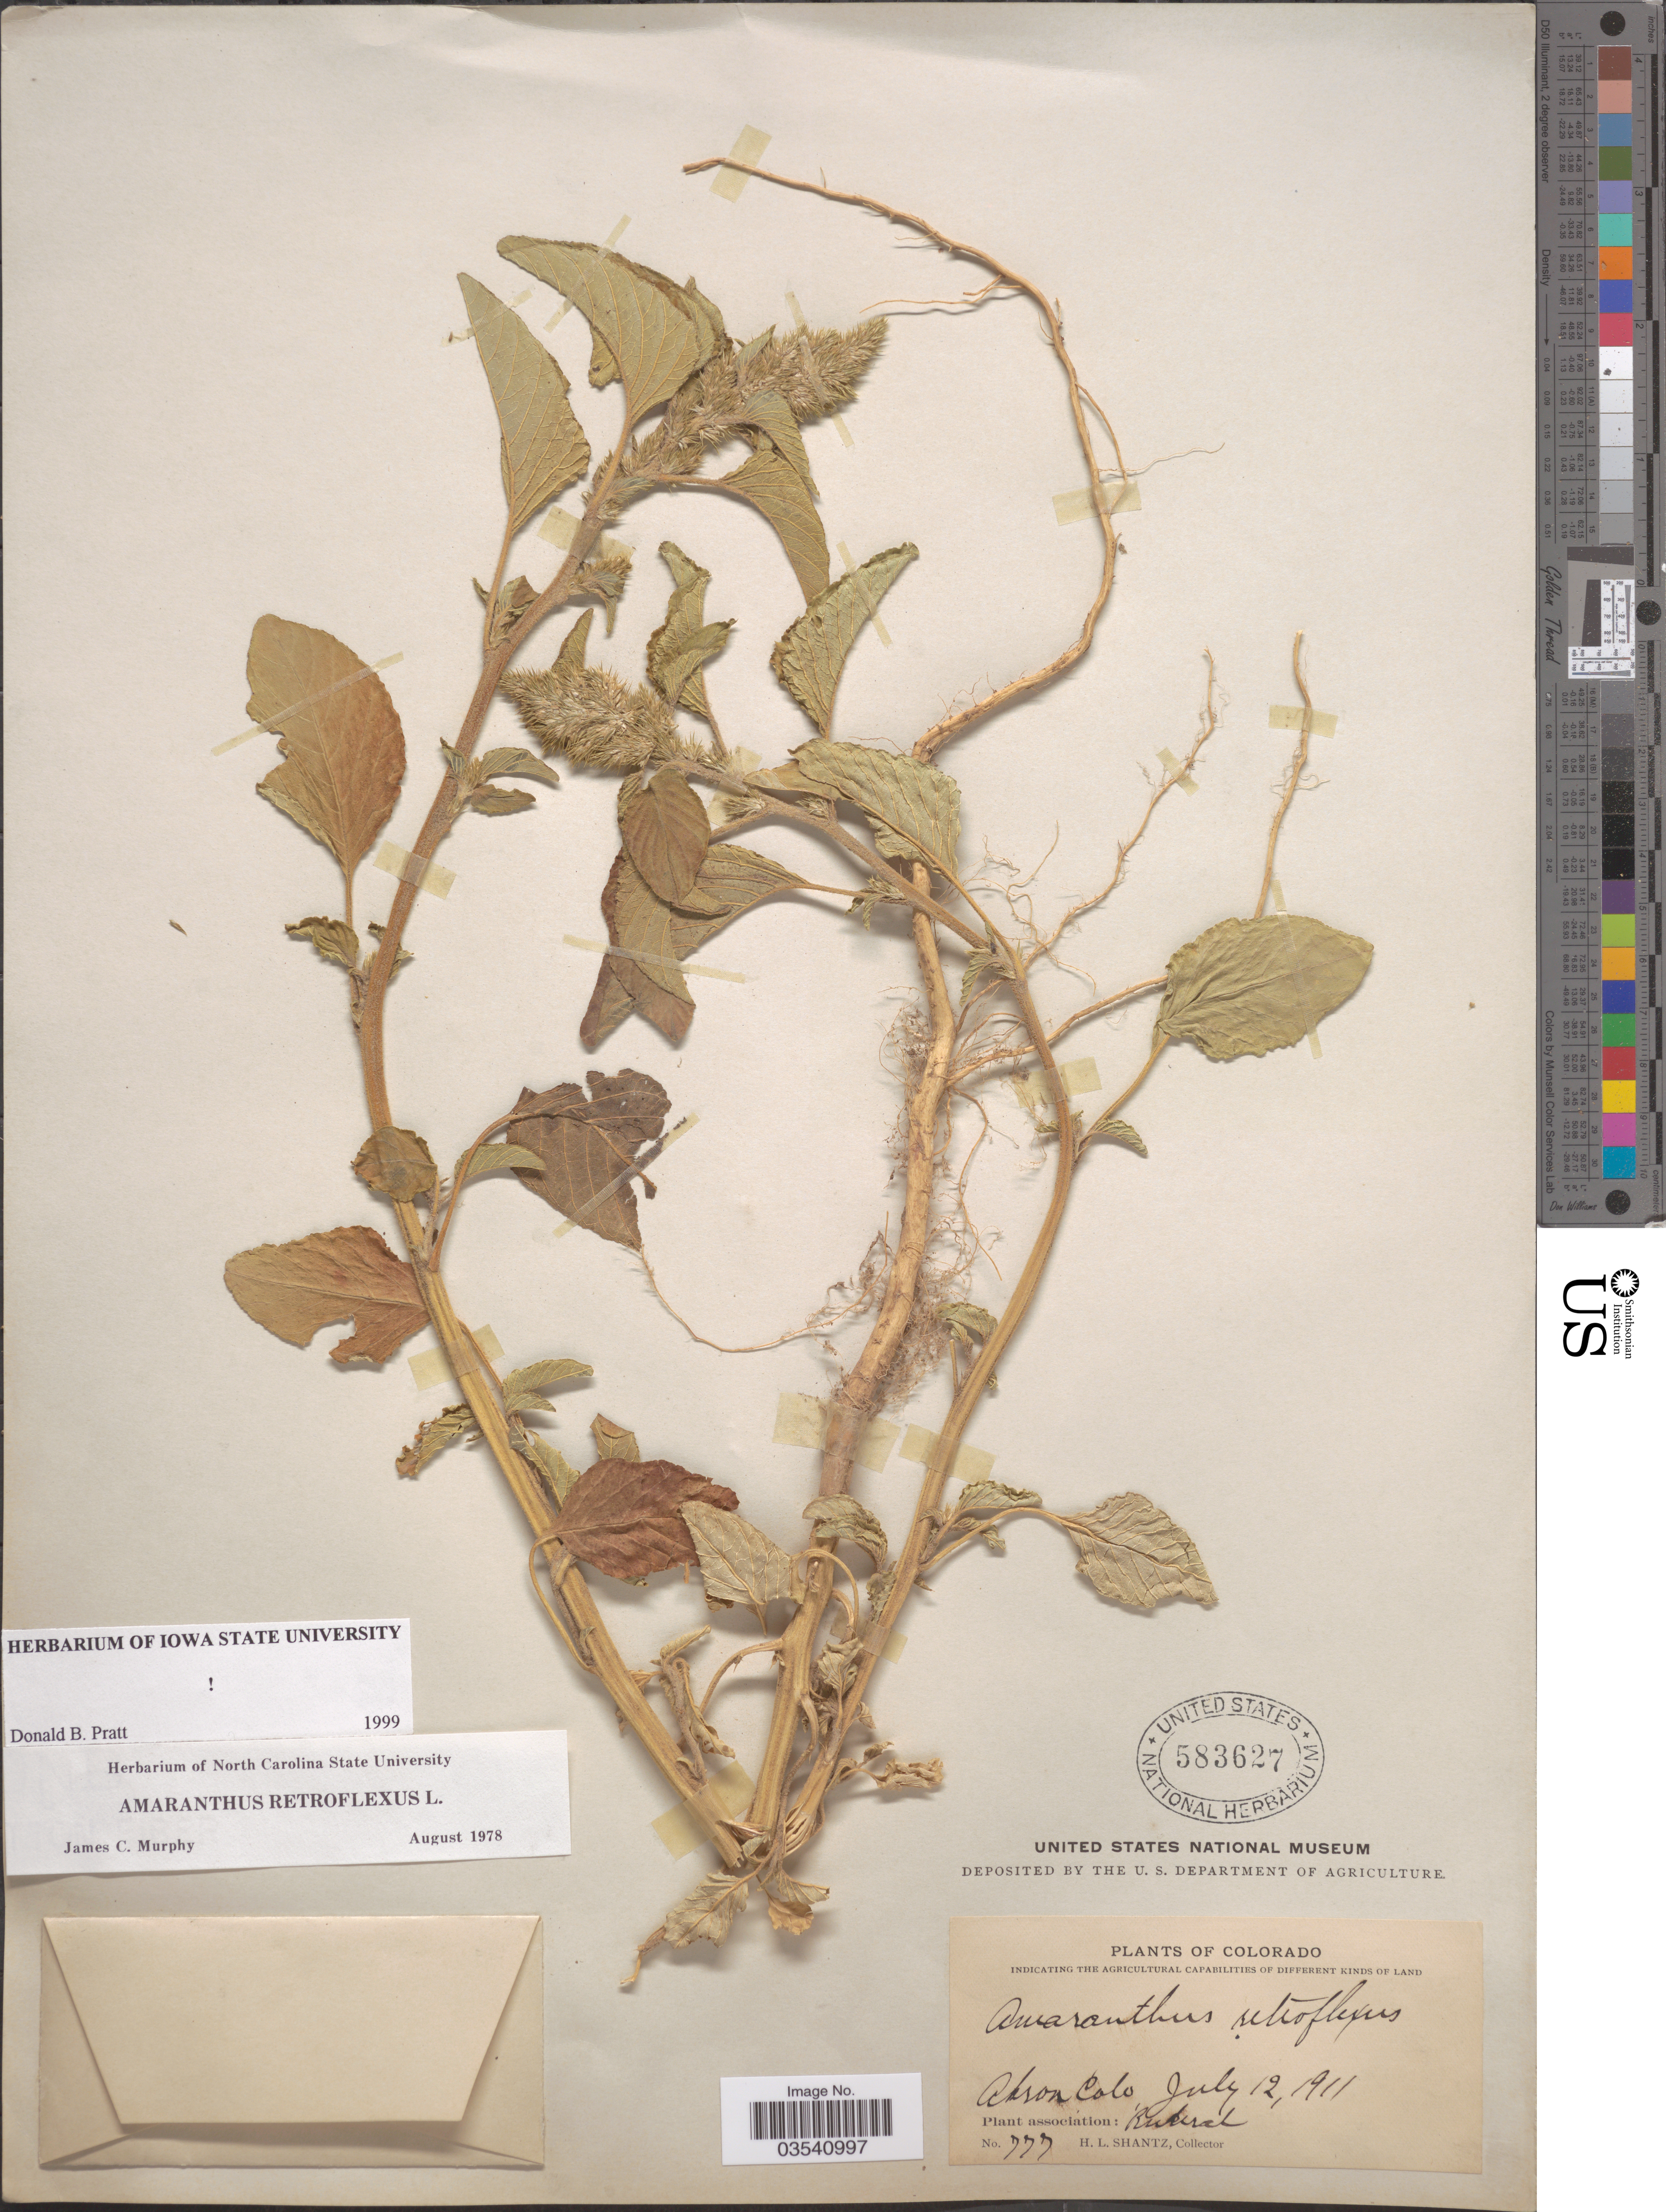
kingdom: Plantae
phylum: Tracheophyta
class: Magnoliopsida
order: Caryophyllales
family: Amaranthaceae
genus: Amaranthus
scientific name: Amaranthus retroflexus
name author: L.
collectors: H. Shantz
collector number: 777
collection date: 1911-07-12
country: United States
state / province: Colorado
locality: Akron.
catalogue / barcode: US 583627